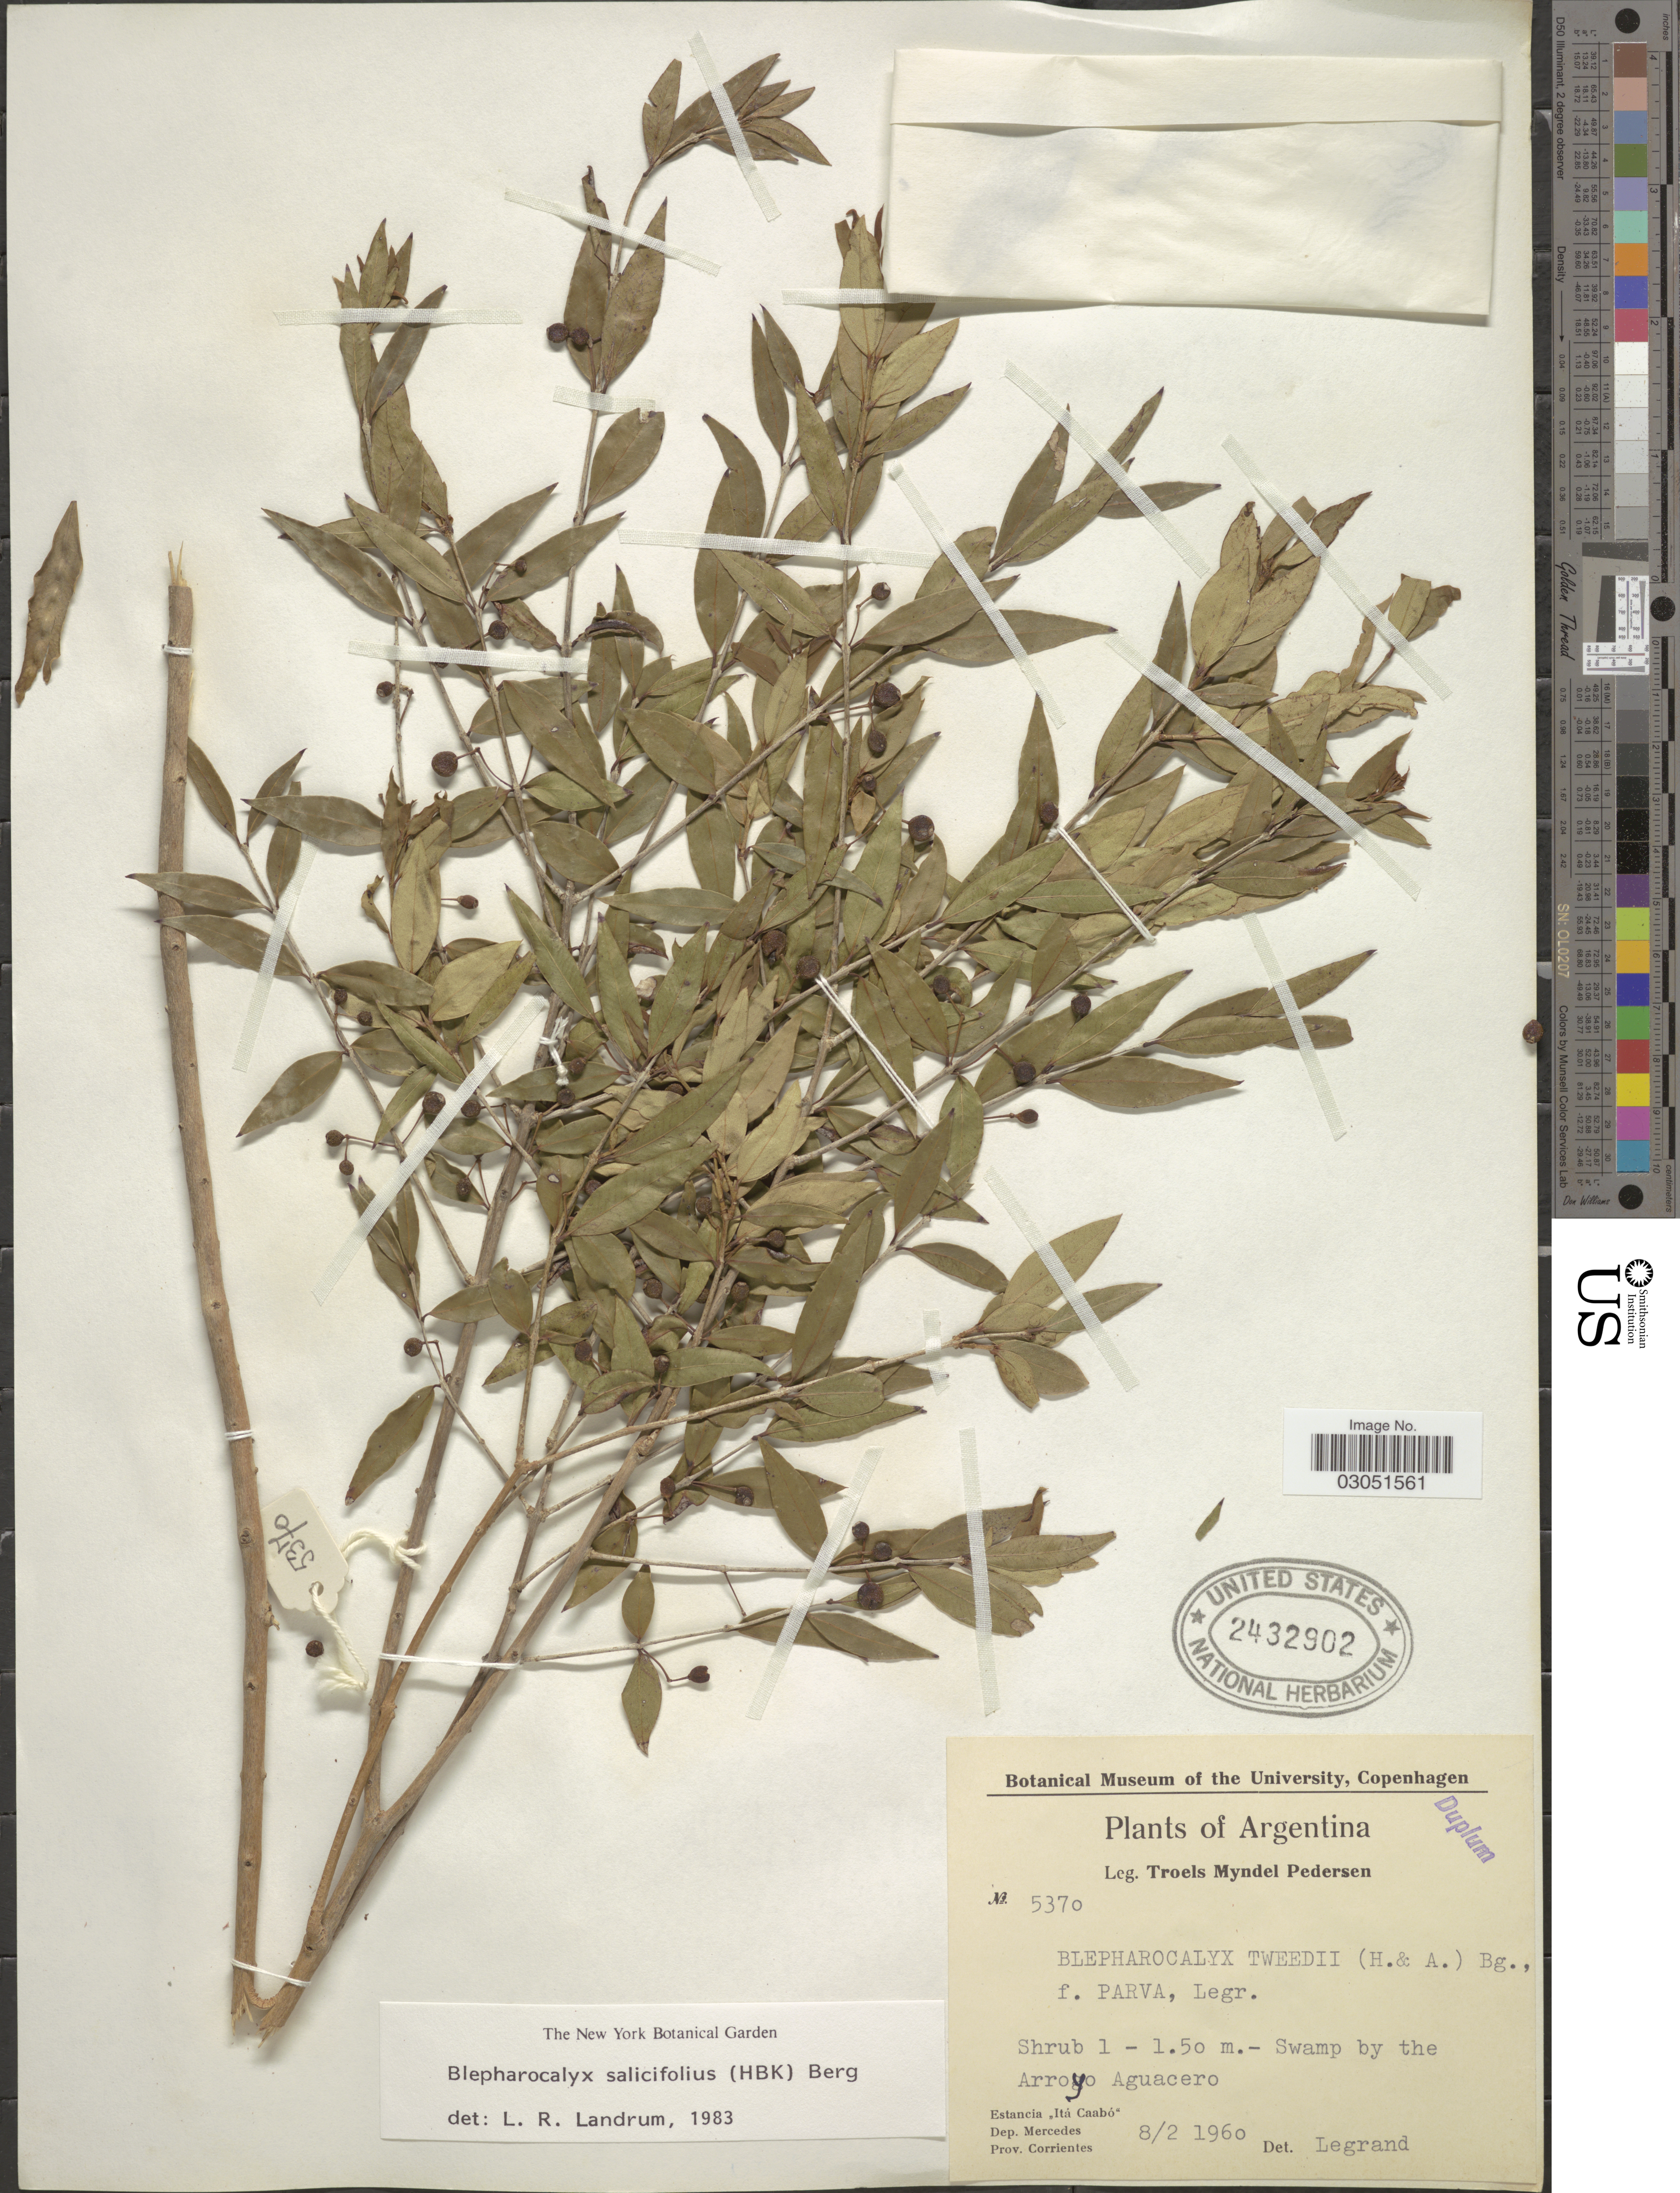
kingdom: Plantae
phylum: Tracheophyta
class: Magnoliopsida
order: Myrtales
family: Myrtaceae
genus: Blepharocalyx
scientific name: Blepharocalyx salicifolius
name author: (Kunth) O. Berg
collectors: T. Pederson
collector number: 5370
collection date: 1960-02-08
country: Argentina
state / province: Corrientes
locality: Swamp by the Arroyo Aguacero, Estancia "Itá Caabó", Dep. Mercedes.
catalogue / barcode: US 2432902